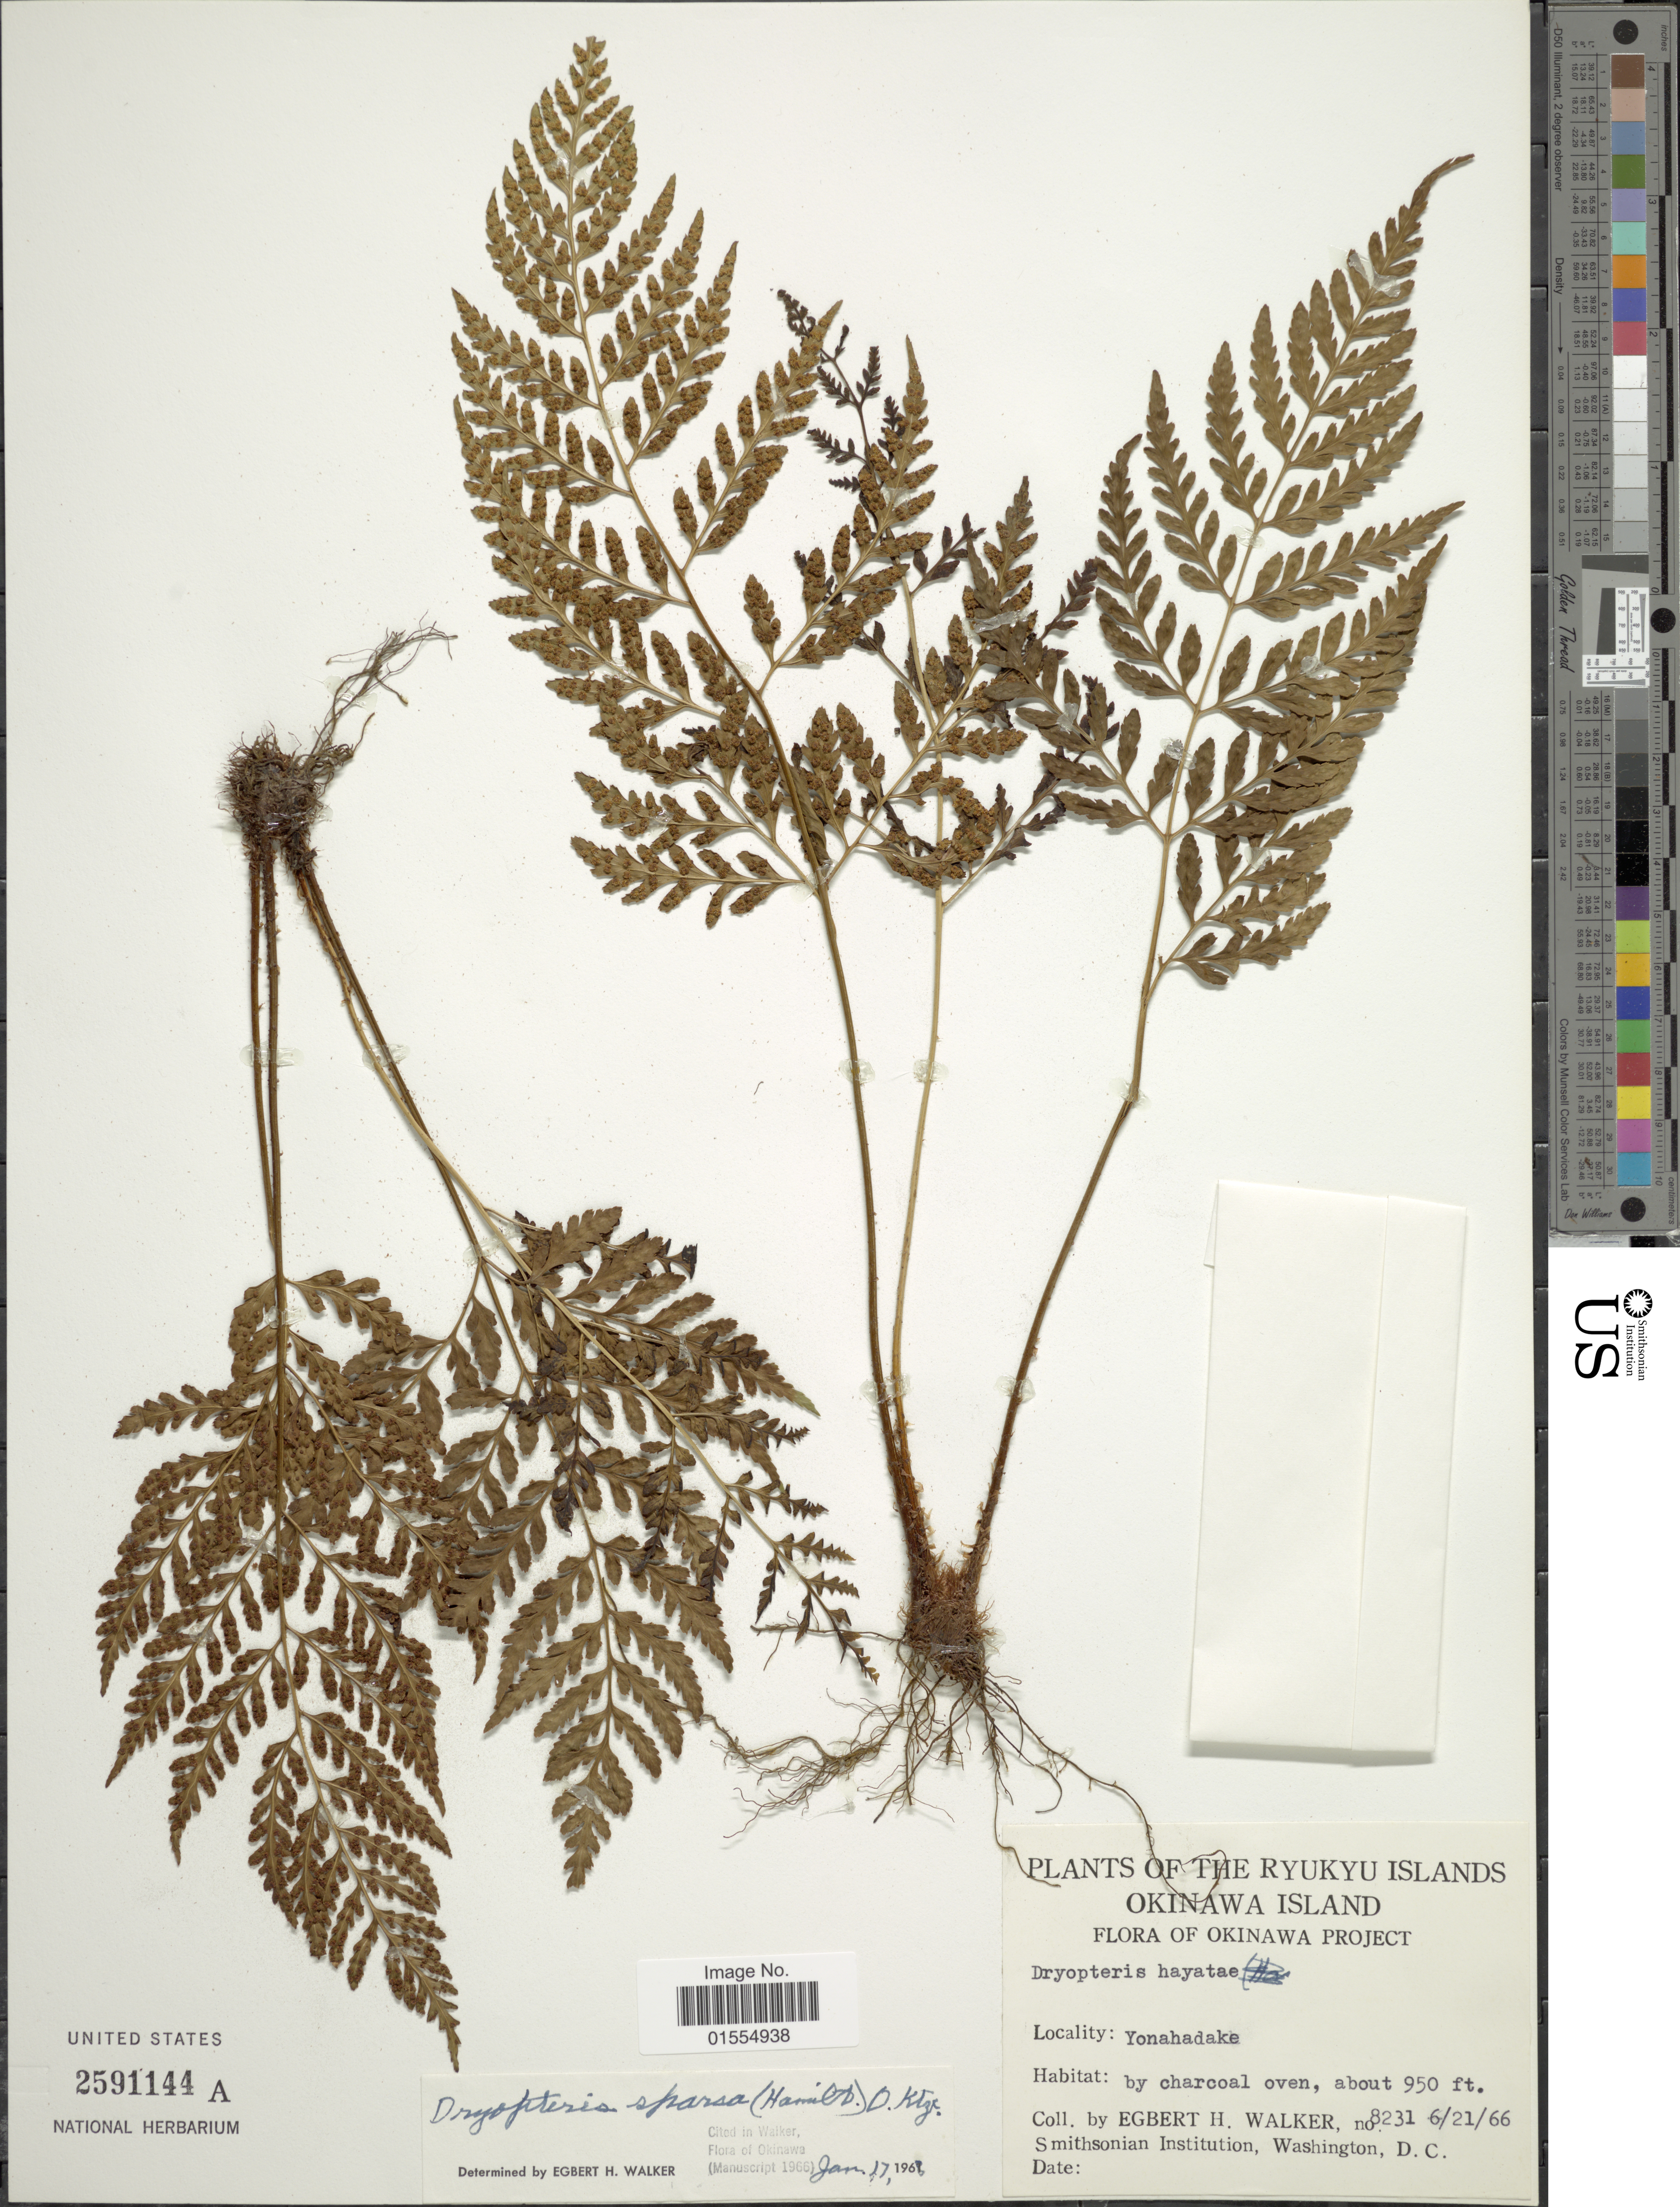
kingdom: Plantae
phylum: Tracheophyta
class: Polypodiopsida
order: Polypodiales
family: Dryopteridaceae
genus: Dryopteris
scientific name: Dryopteris sparsa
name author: (D. Don) Kuntze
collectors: E. H. Walker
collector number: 8231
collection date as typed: Transcribed d/m/y: 21/6/66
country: Japan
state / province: Okinawa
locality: Ryukyu Islands, Okinawa Island, Yonahadake, by charcoal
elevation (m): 290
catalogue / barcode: US 2591144A